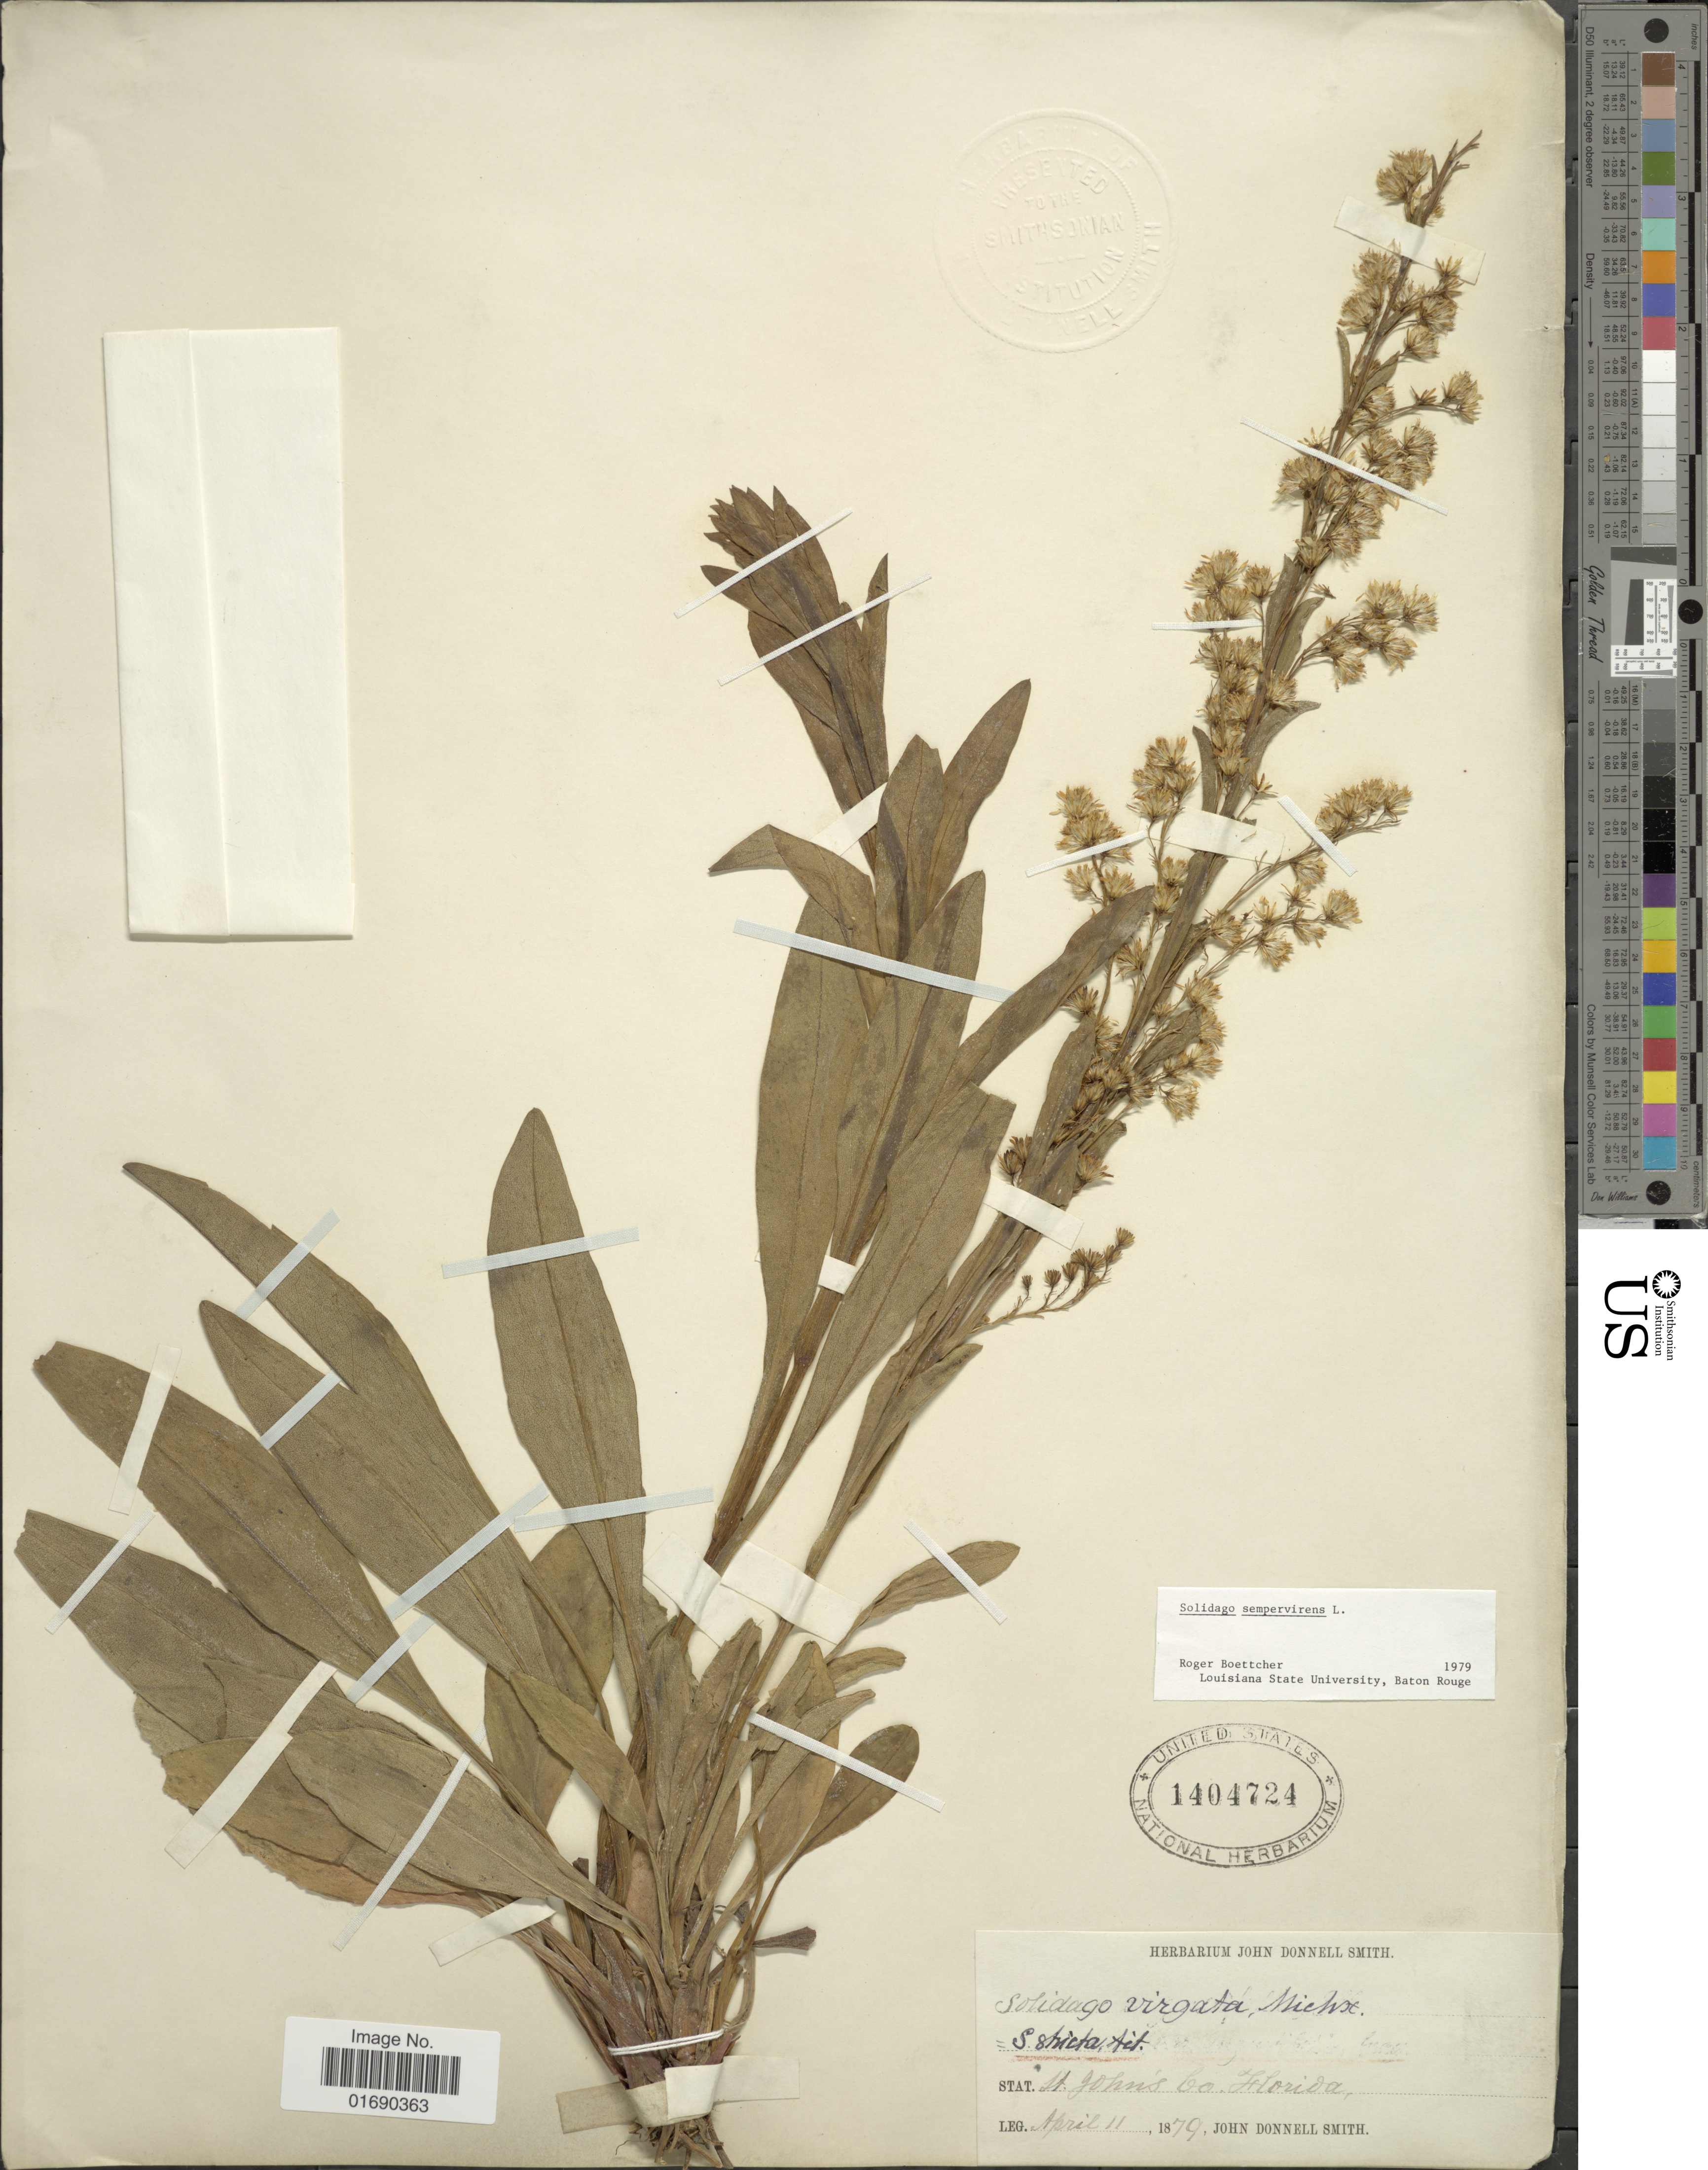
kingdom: Plantae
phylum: Tracheophyta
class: Magnoliopsida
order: Asterales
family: Asteraceae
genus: Solidago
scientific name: Solidago sempervirens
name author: L.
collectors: J. Donnell Smith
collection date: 1879-04-11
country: United States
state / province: Florida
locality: St. John's Co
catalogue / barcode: US 1404724